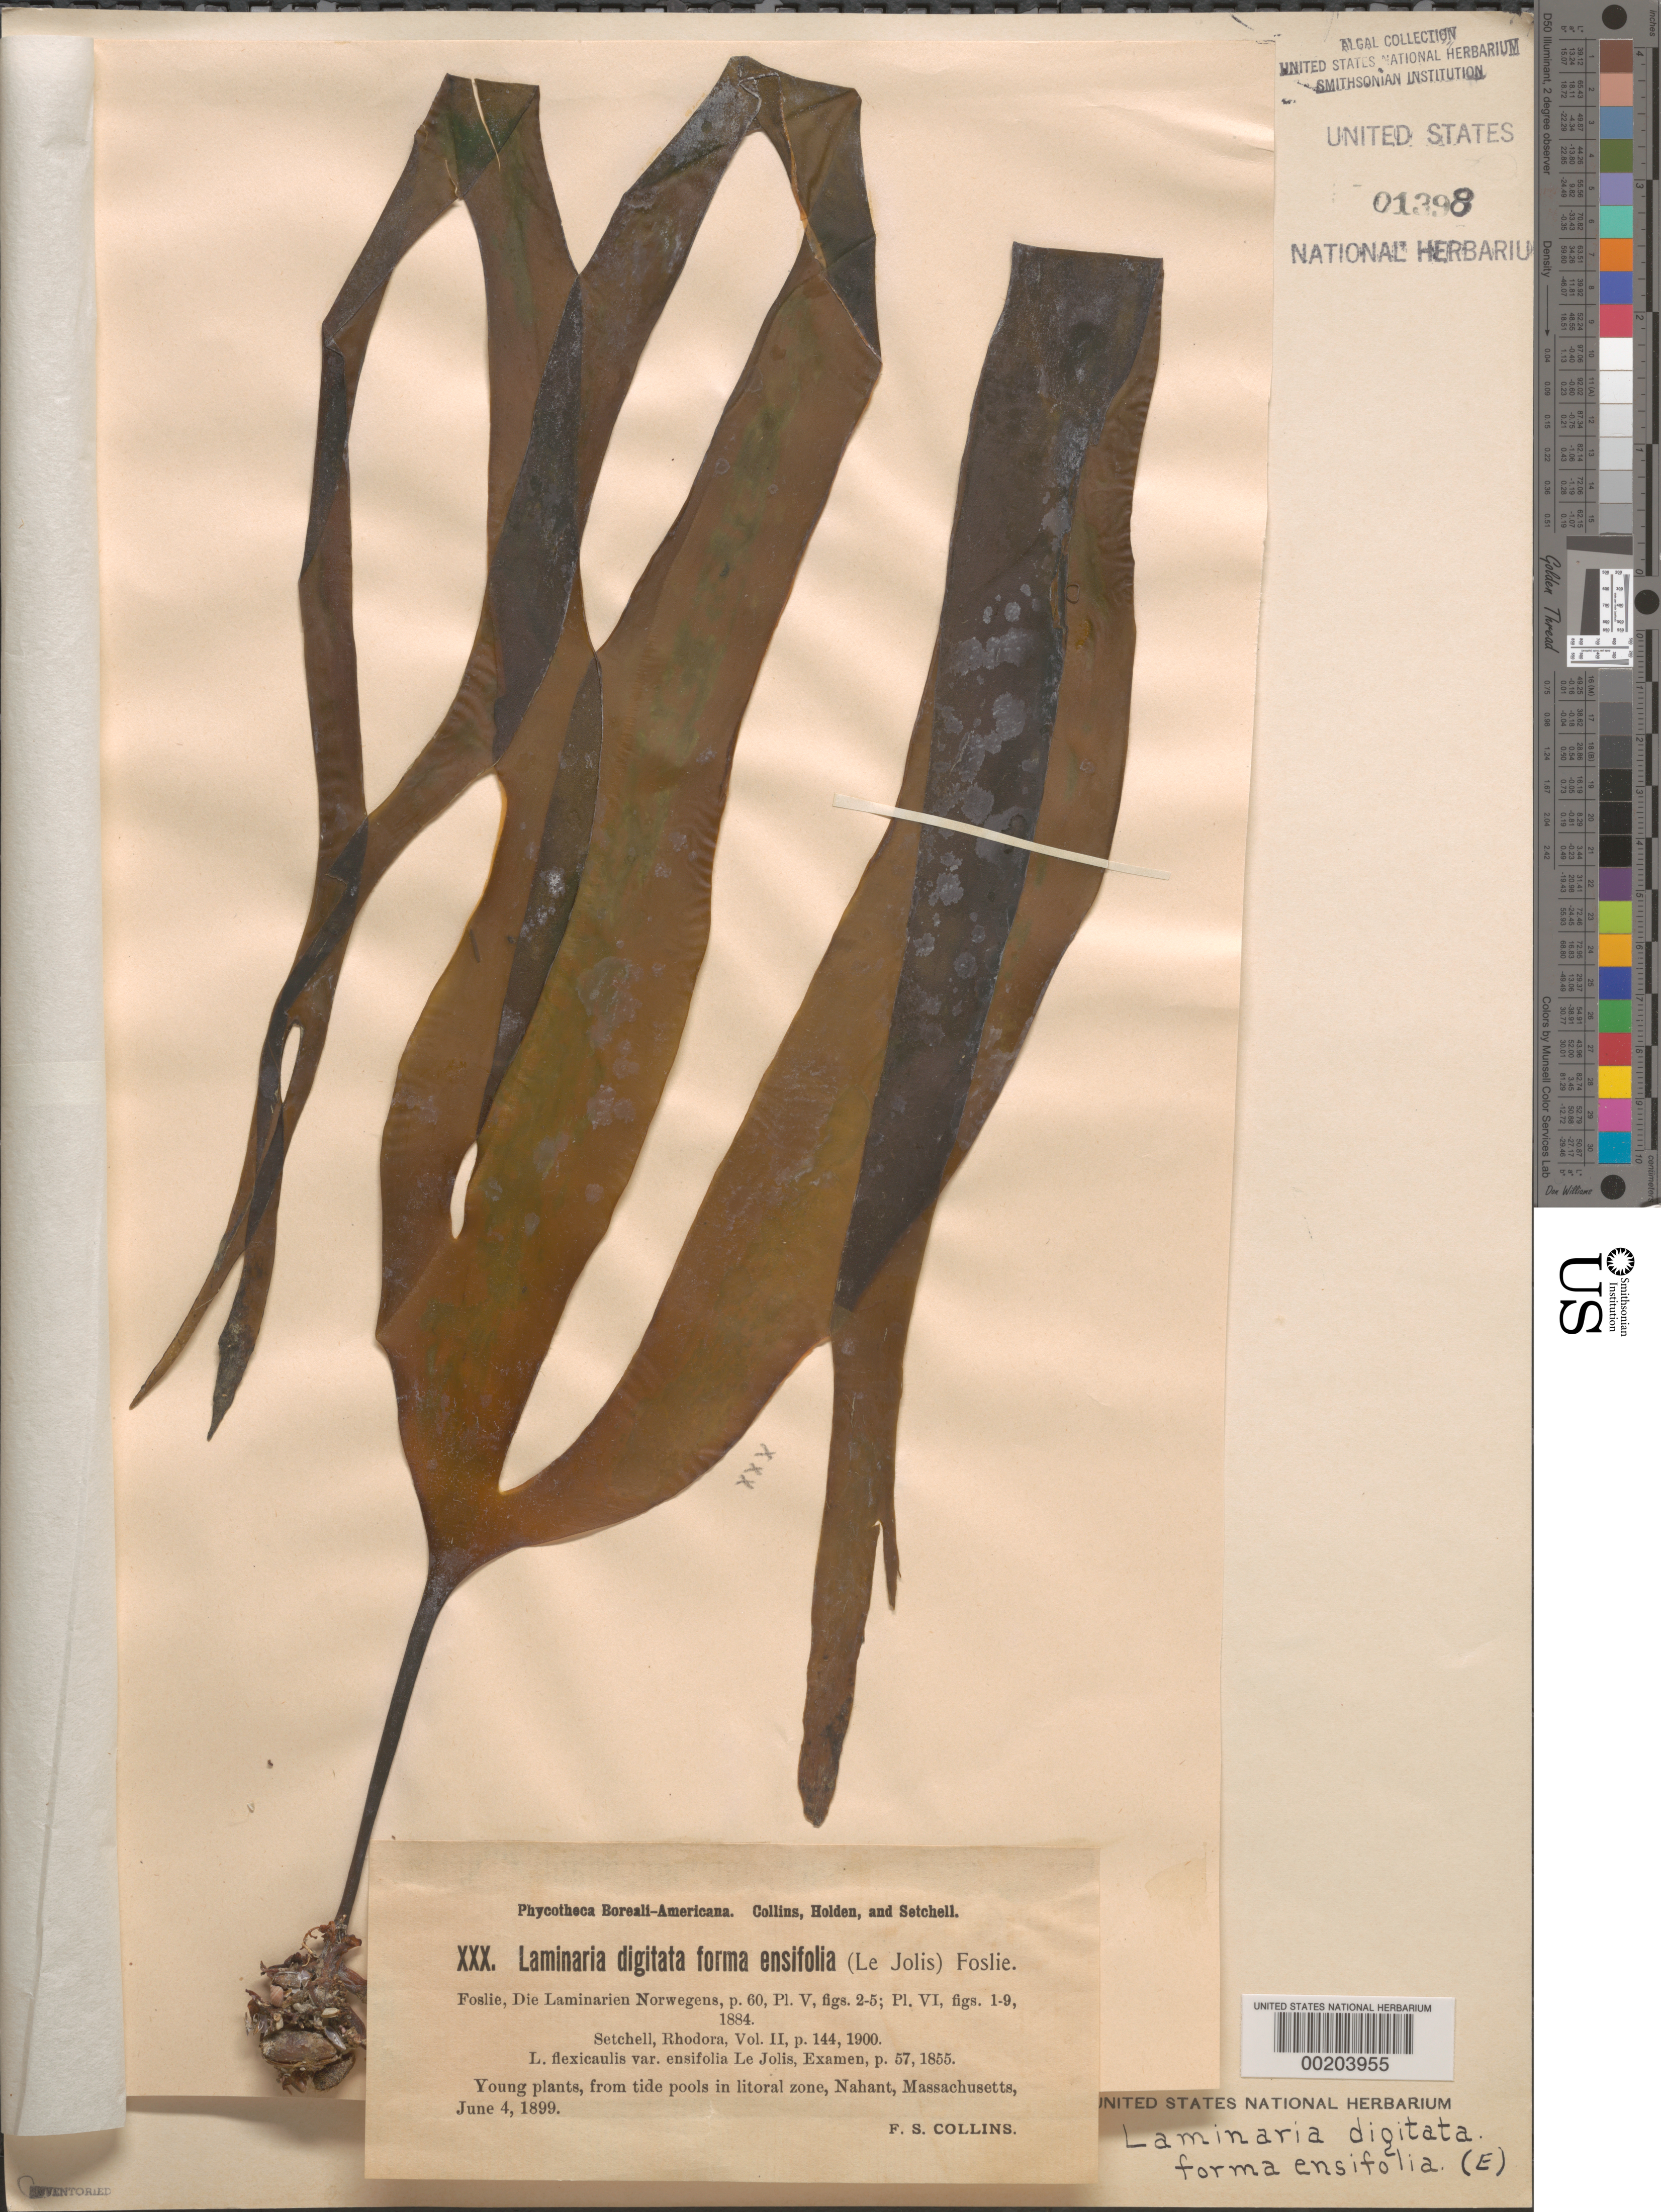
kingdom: Chromista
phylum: Ochrophyta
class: Phaeophyceae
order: Laminariales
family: Laminariaceae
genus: Laminaria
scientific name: Laminaria digitata f. ensifolia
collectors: F. Collins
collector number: PB-A XXX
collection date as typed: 04 Jun 1899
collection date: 1899-06-04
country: United States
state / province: Massachusetts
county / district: Essex County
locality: Nahant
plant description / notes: Collins, Holden & Setchell, Phycotheca Boreali-Americana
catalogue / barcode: US 1398